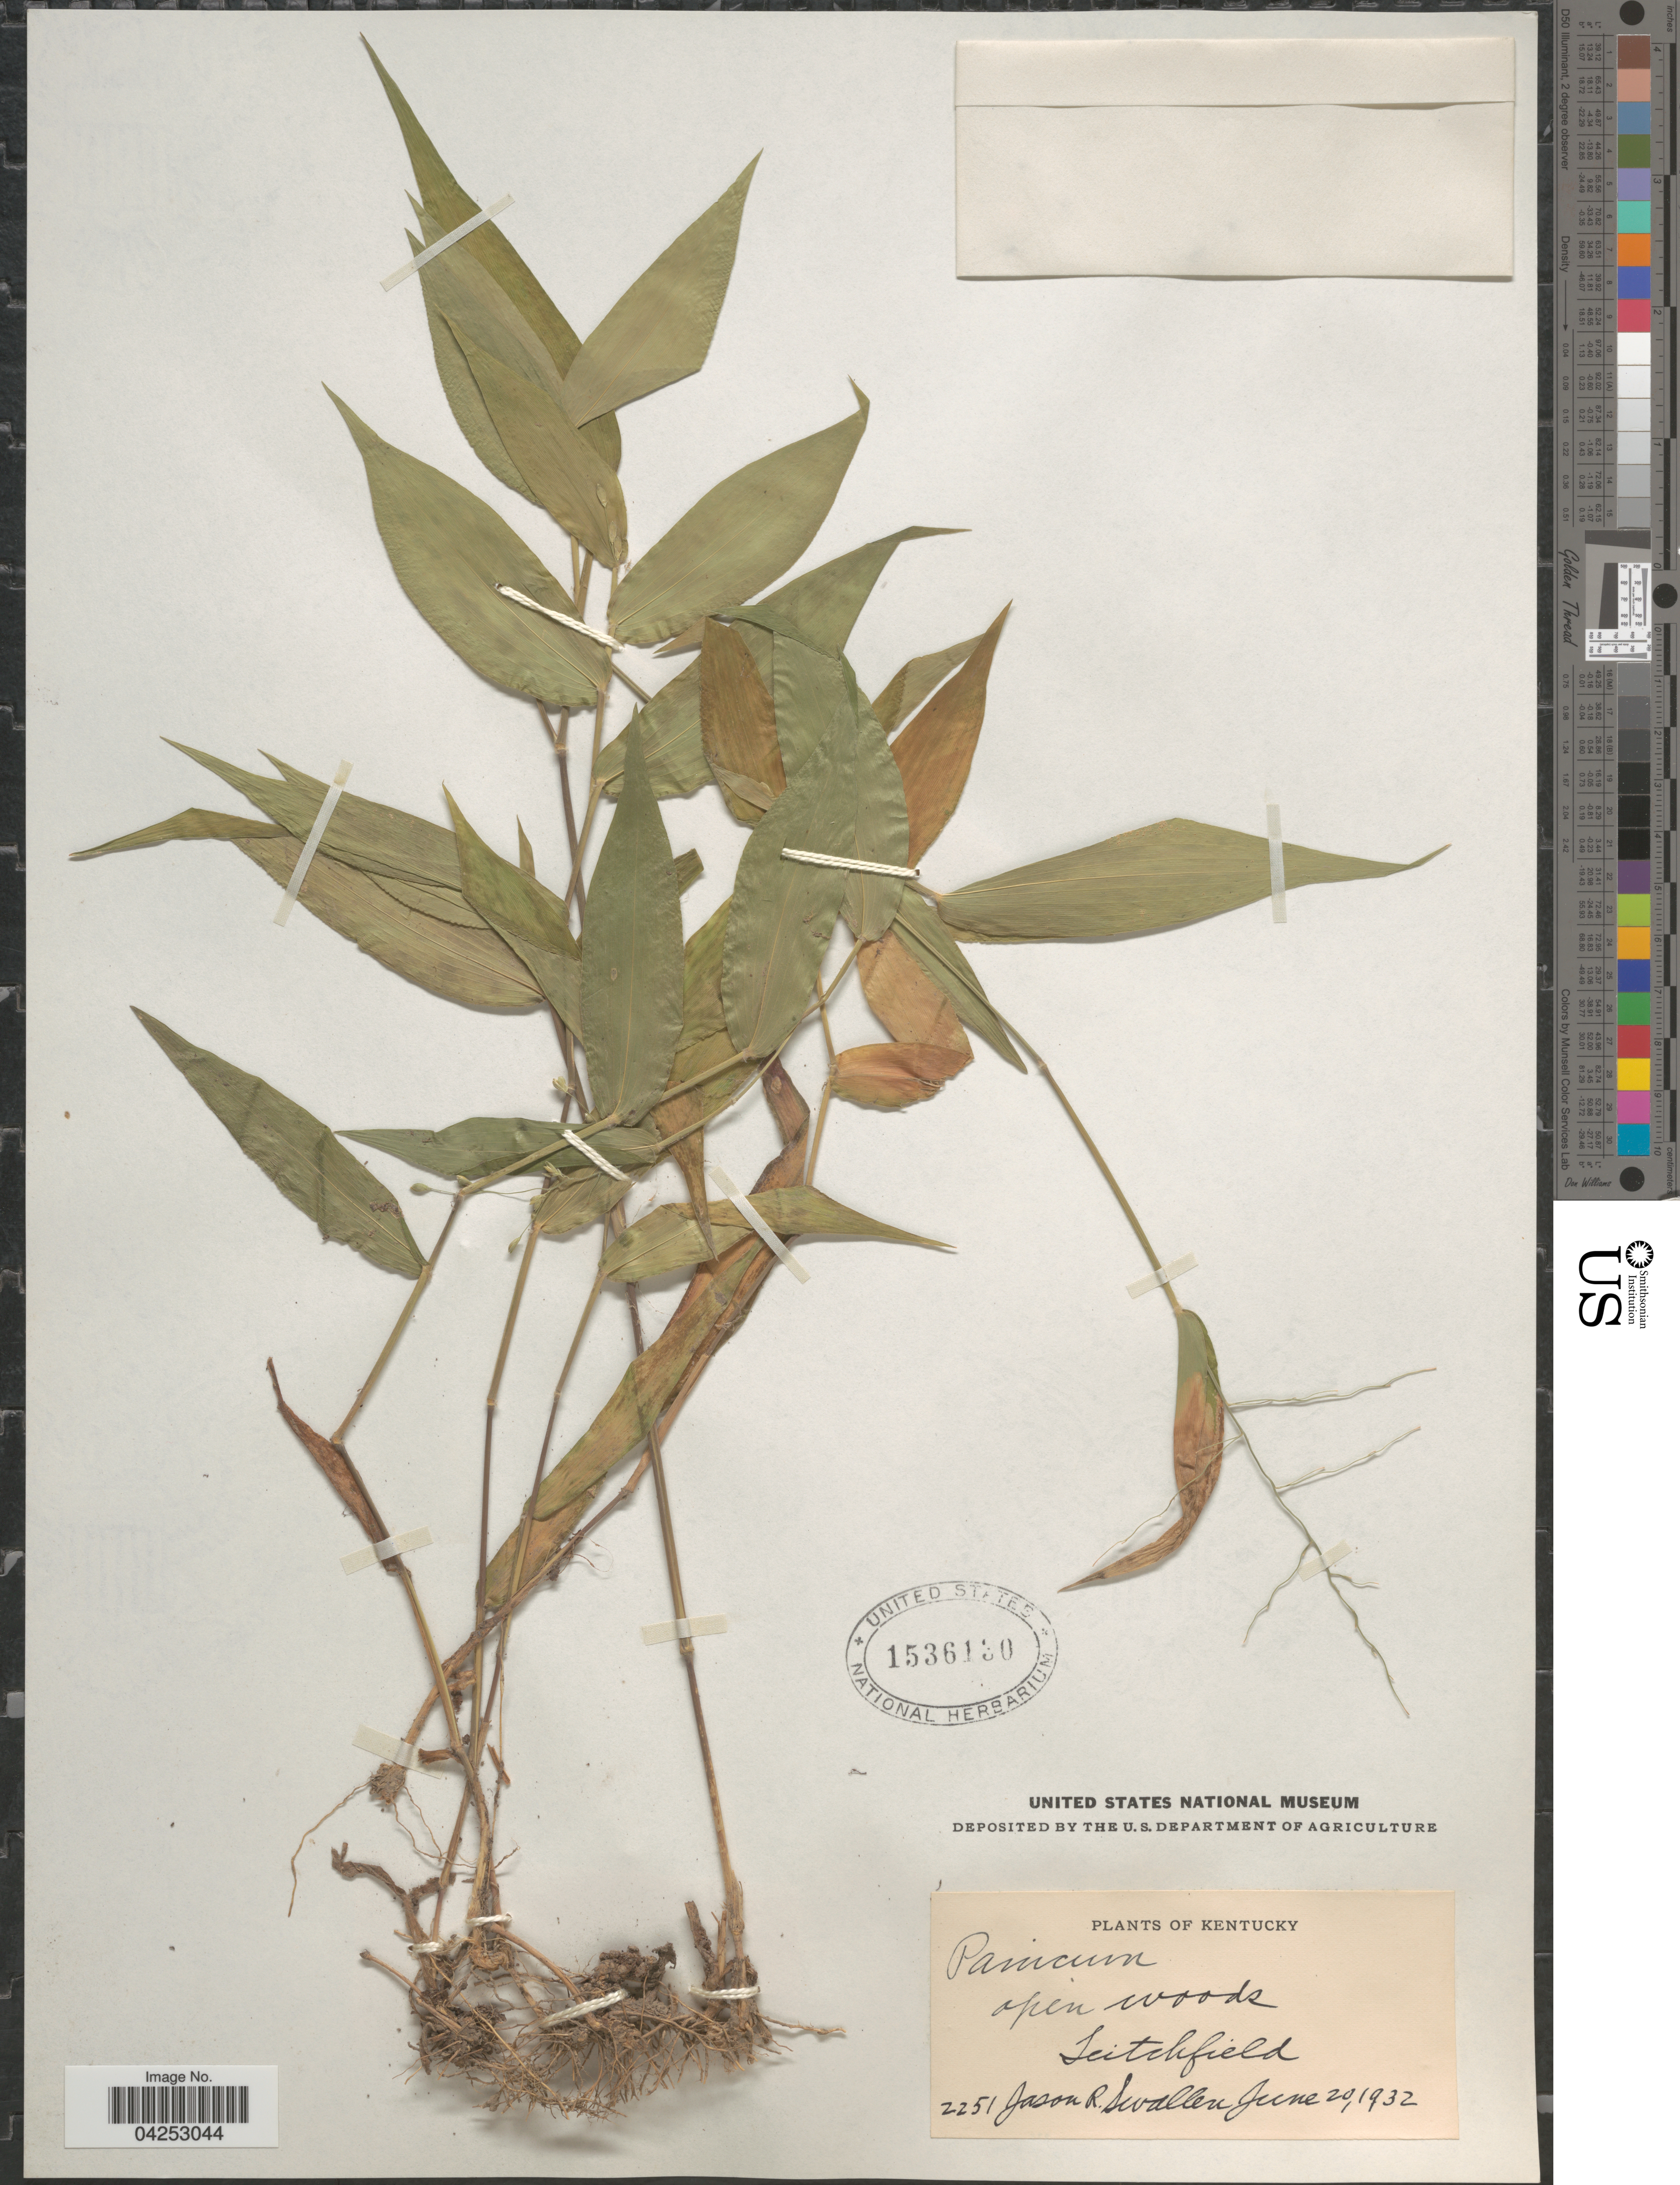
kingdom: Plantae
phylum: Tracheophyta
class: Liliopsida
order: Poales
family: Poaceae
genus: Dichanthelium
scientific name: Dichanthelium boscii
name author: (Poir.) Gould & C.A. Clark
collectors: J. R. Swallen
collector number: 2251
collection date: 1932-06-20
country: United States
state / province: Kentucky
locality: Open woods, Leitchfield.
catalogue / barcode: US 1536130